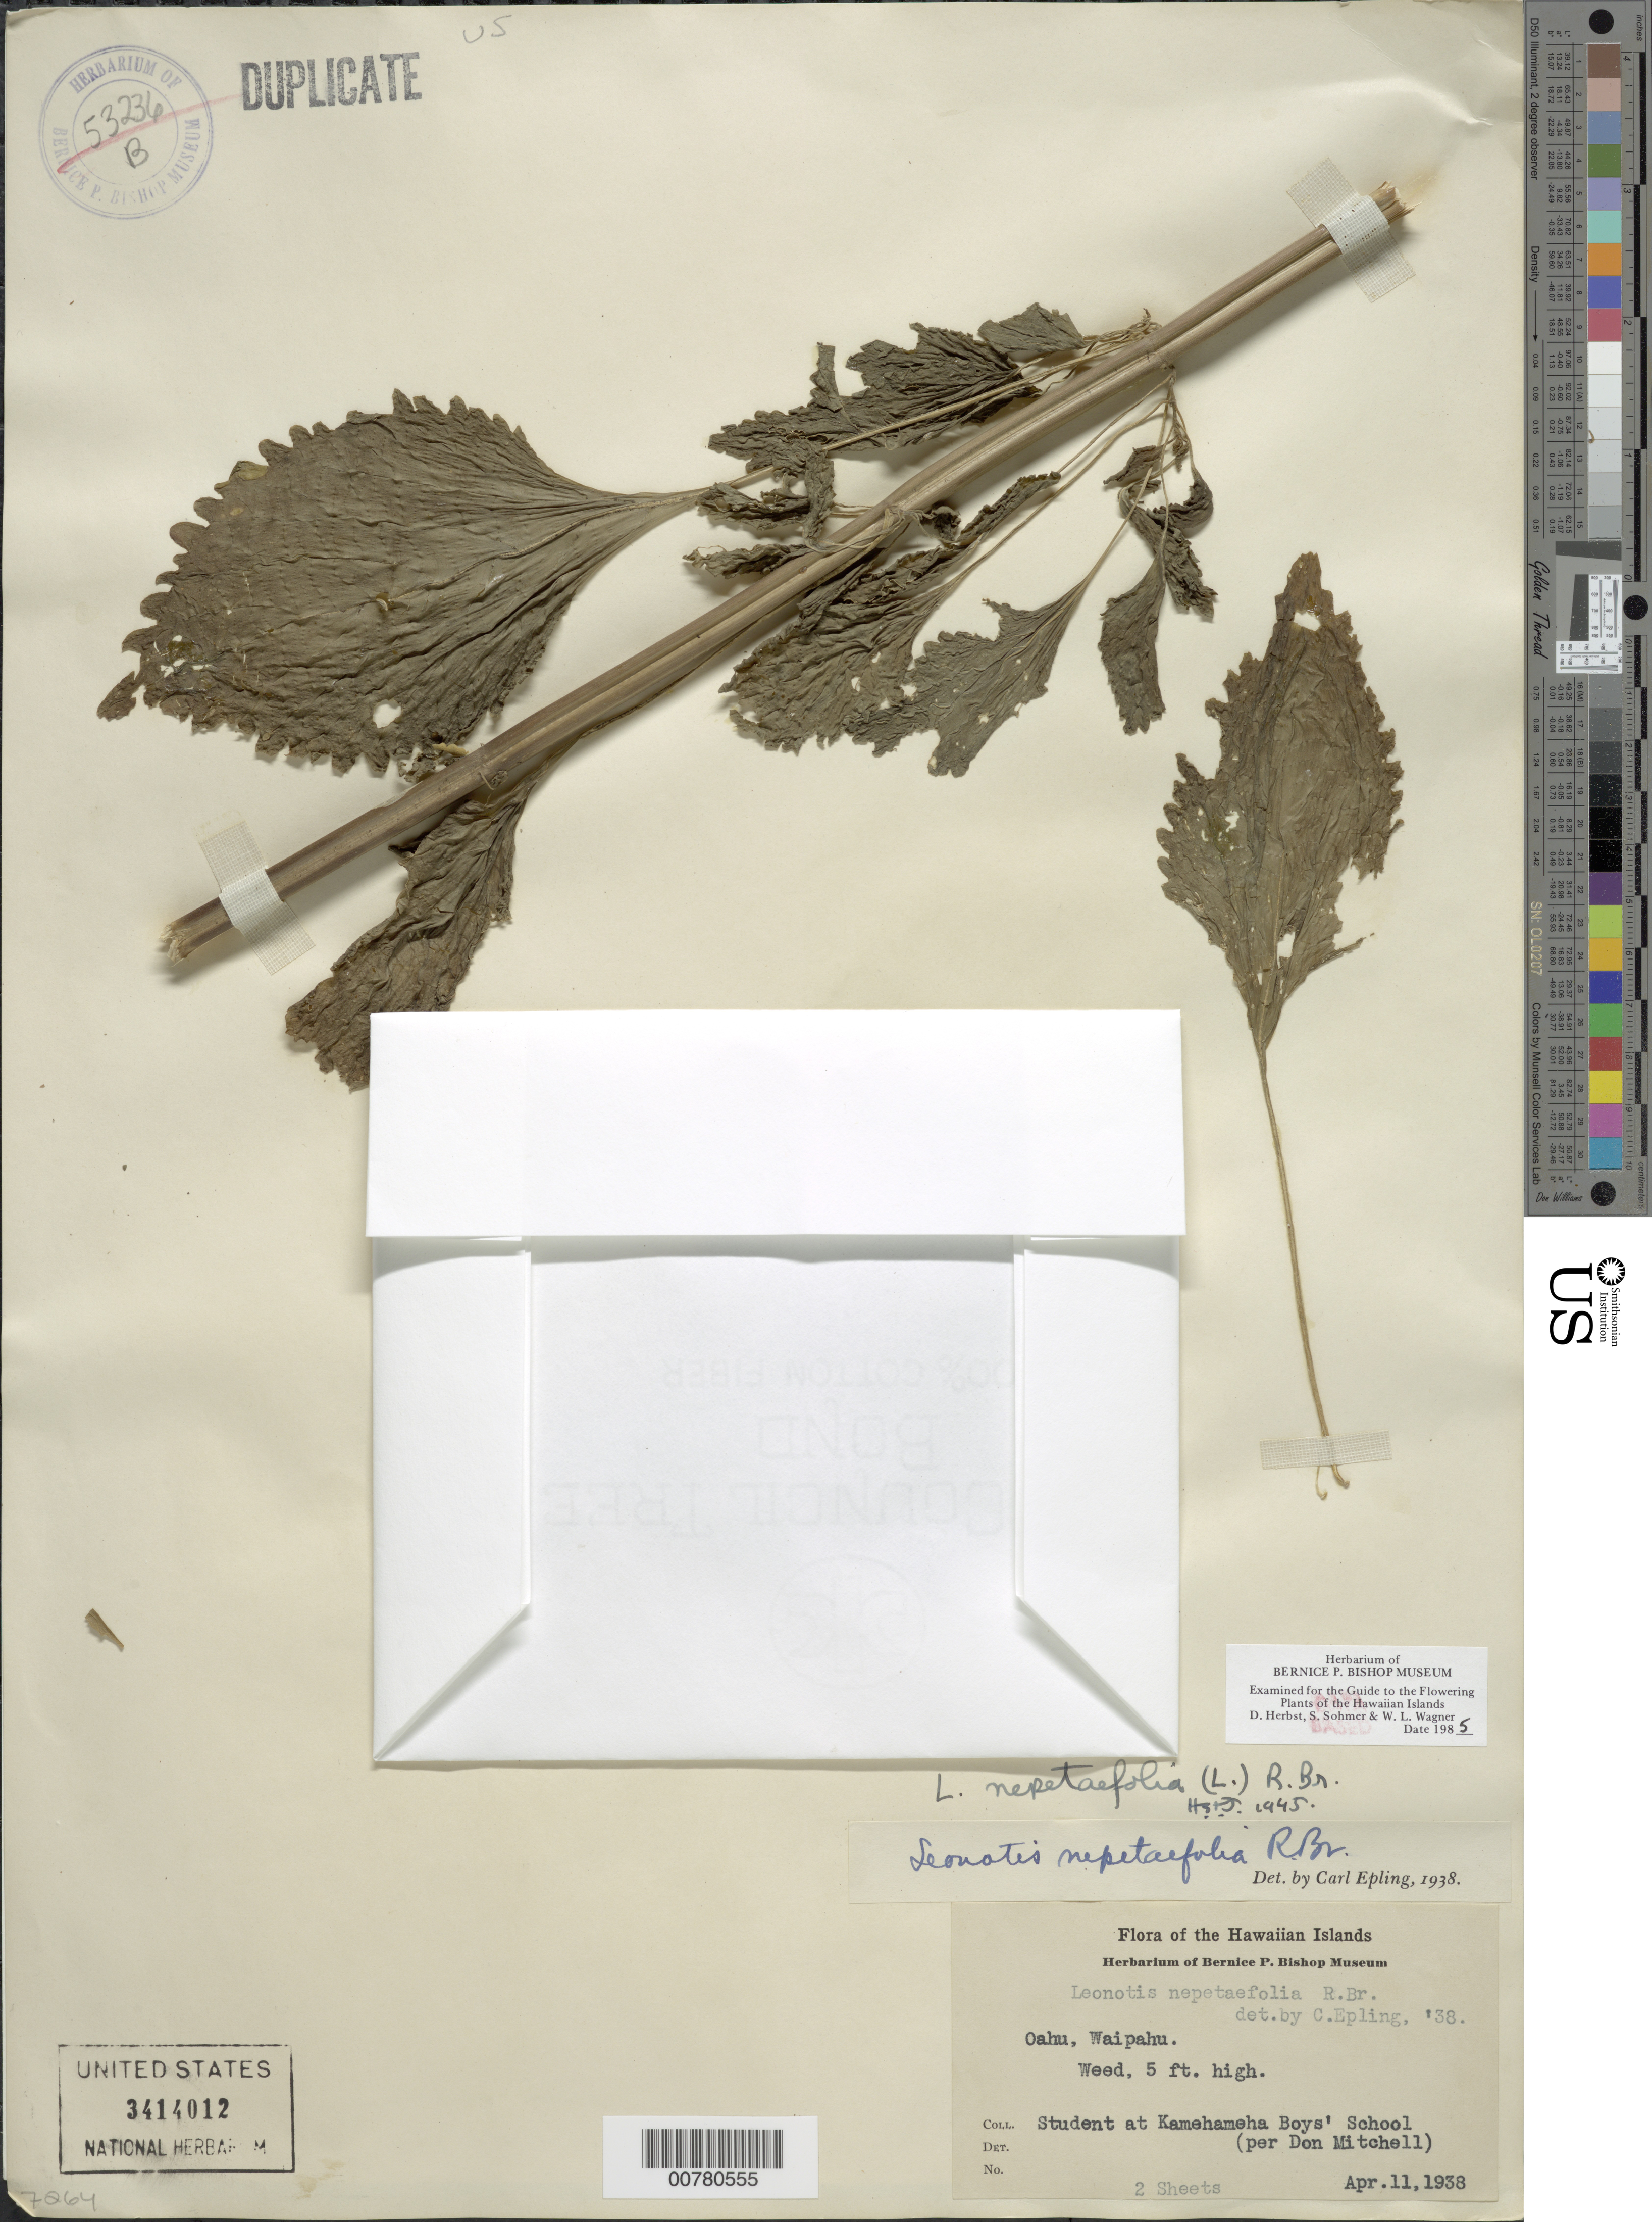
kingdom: Plantae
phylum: Tracheophyta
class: Magnoliopsida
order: Lamiales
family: Lamiaceae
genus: Leonotis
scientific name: Leonotis nepetifolia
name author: (L.) R. Br.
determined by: Wagner, W. L.; Herbst, D. R.; Sohmer, S. H.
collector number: Mitchell s.n.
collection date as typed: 11 Apr 1985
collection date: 1985-04-11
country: United States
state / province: Hawaii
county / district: Honolulu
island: Oahu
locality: Waipahu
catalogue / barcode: US 3414012